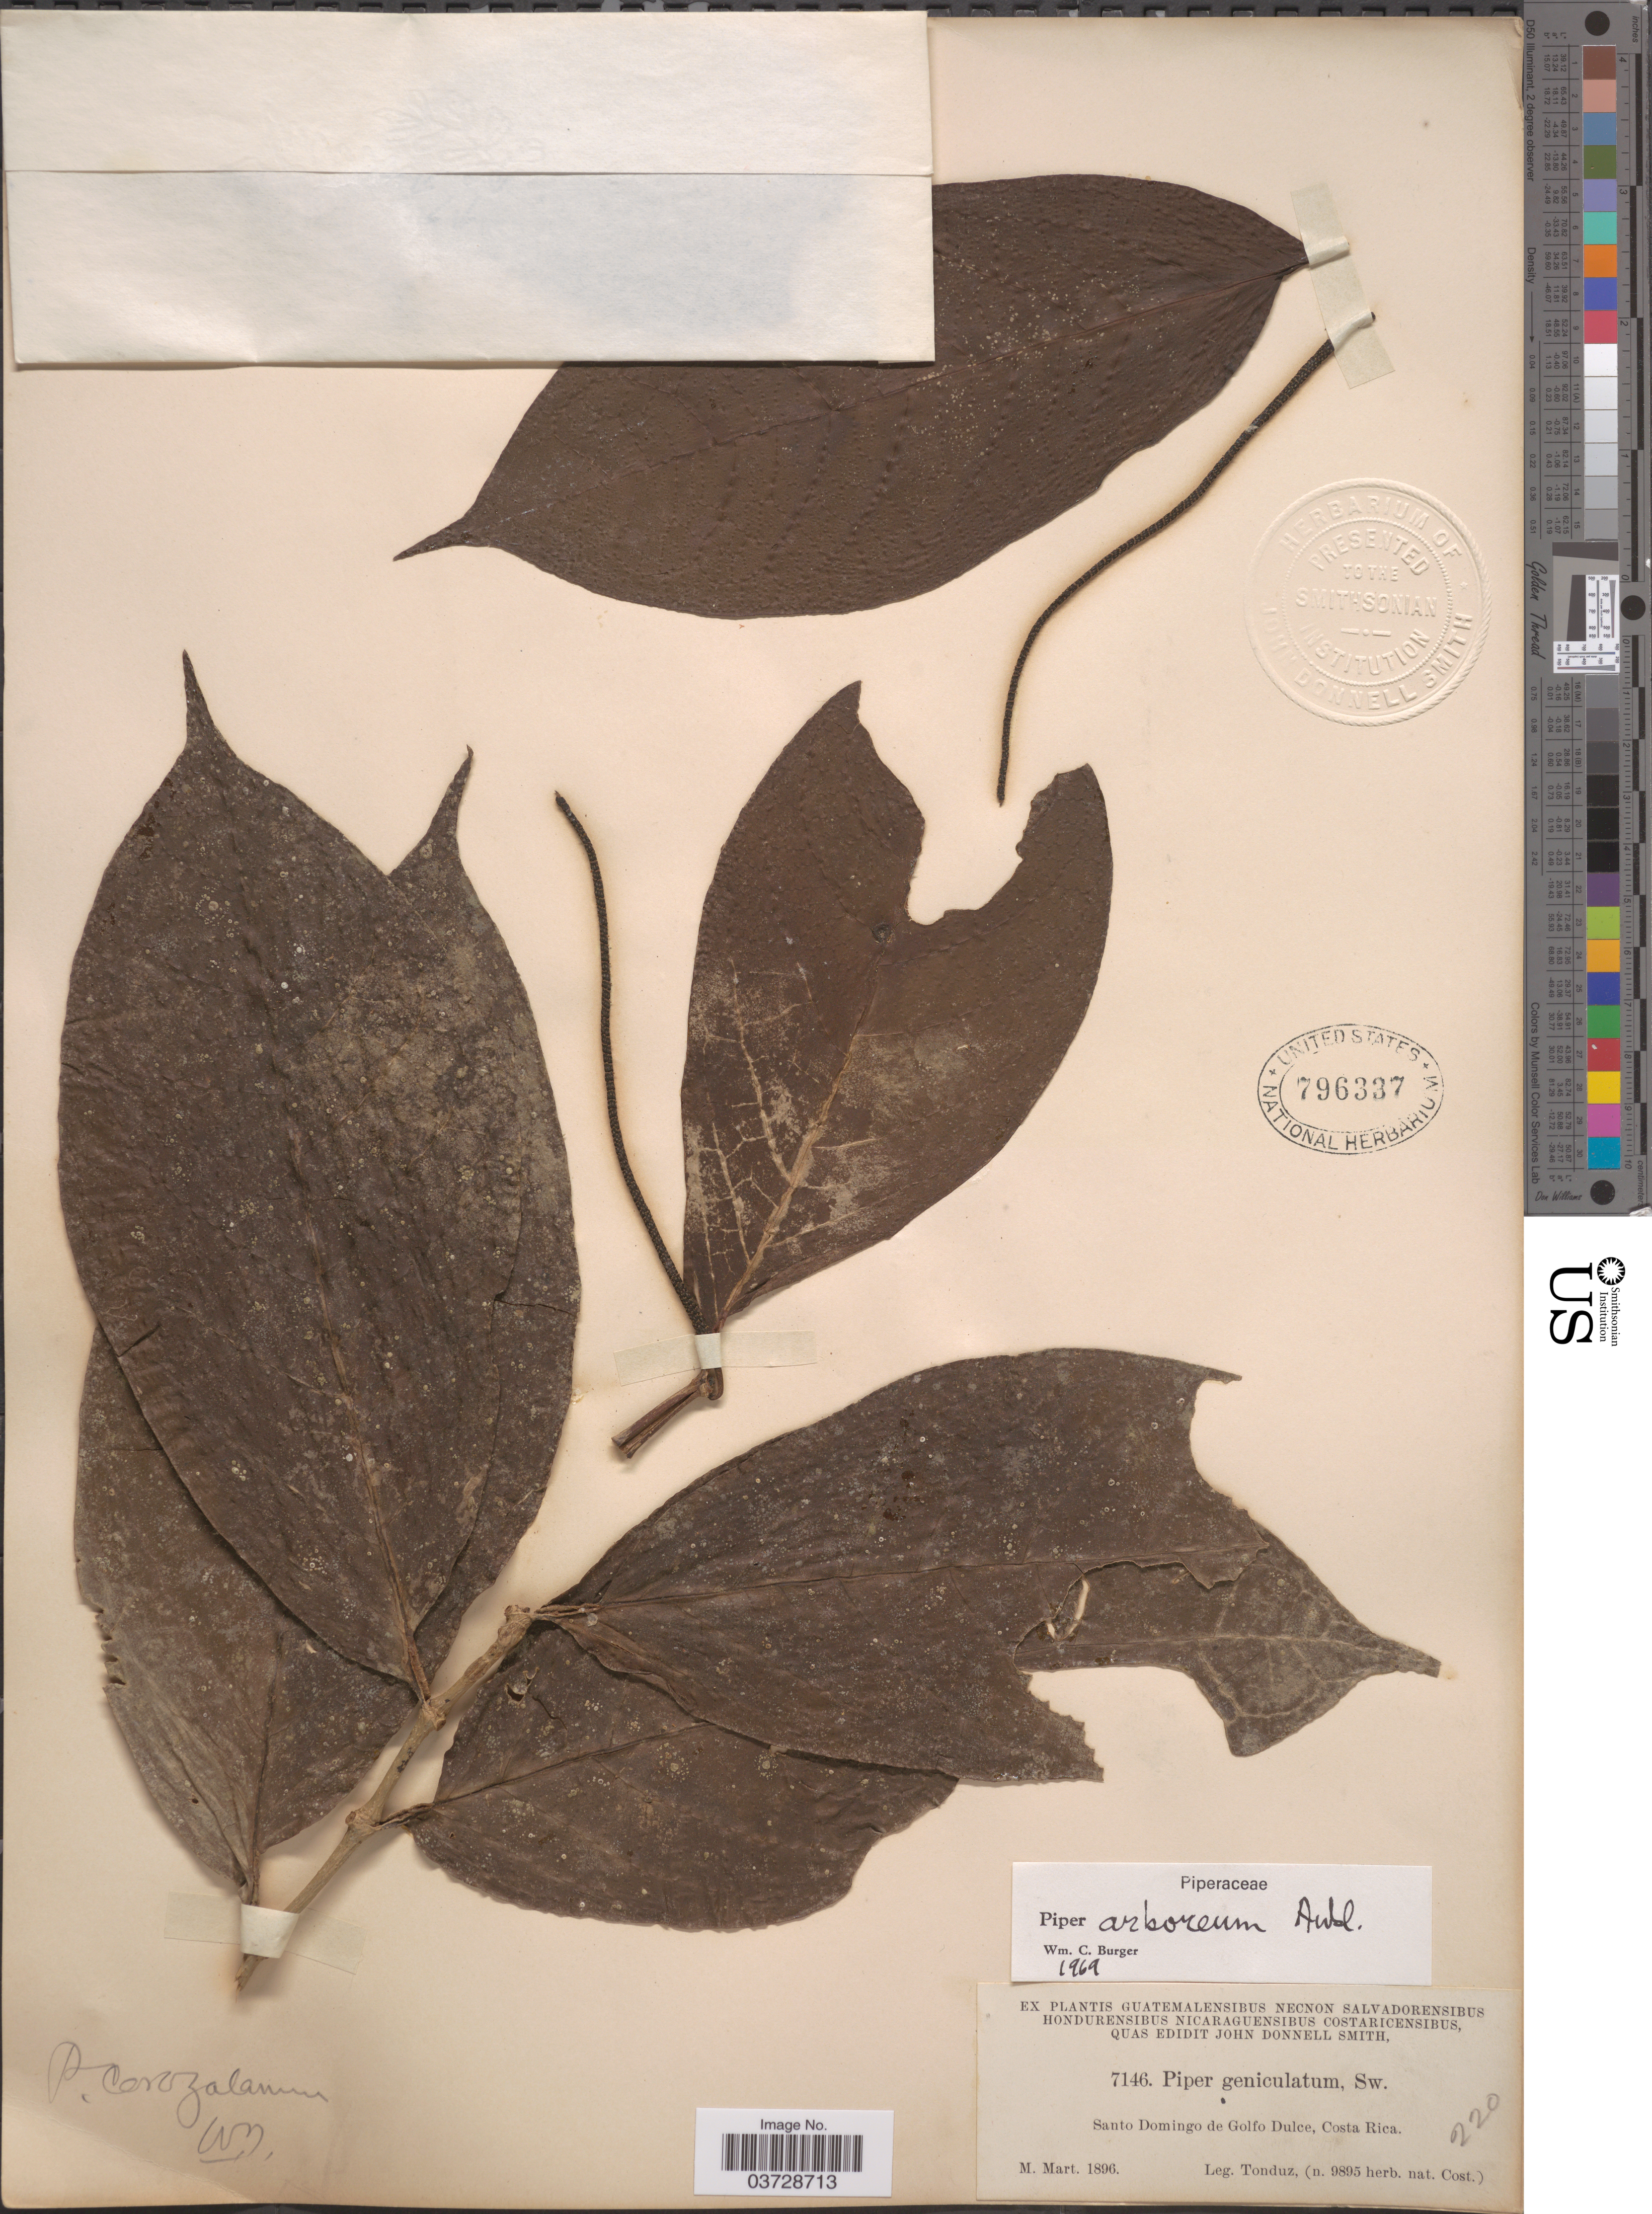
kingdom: Plantae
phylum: Tracheophyta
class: Magnoliopsida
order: Piperales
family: Piperaceae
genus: Piper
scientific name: Piper arboreum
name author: Aubl.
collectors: Tonduz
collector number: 7146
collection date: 1896-03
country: Costa Rica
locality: Santo Domingo de Golfo Dulce.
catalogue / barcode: US 796337